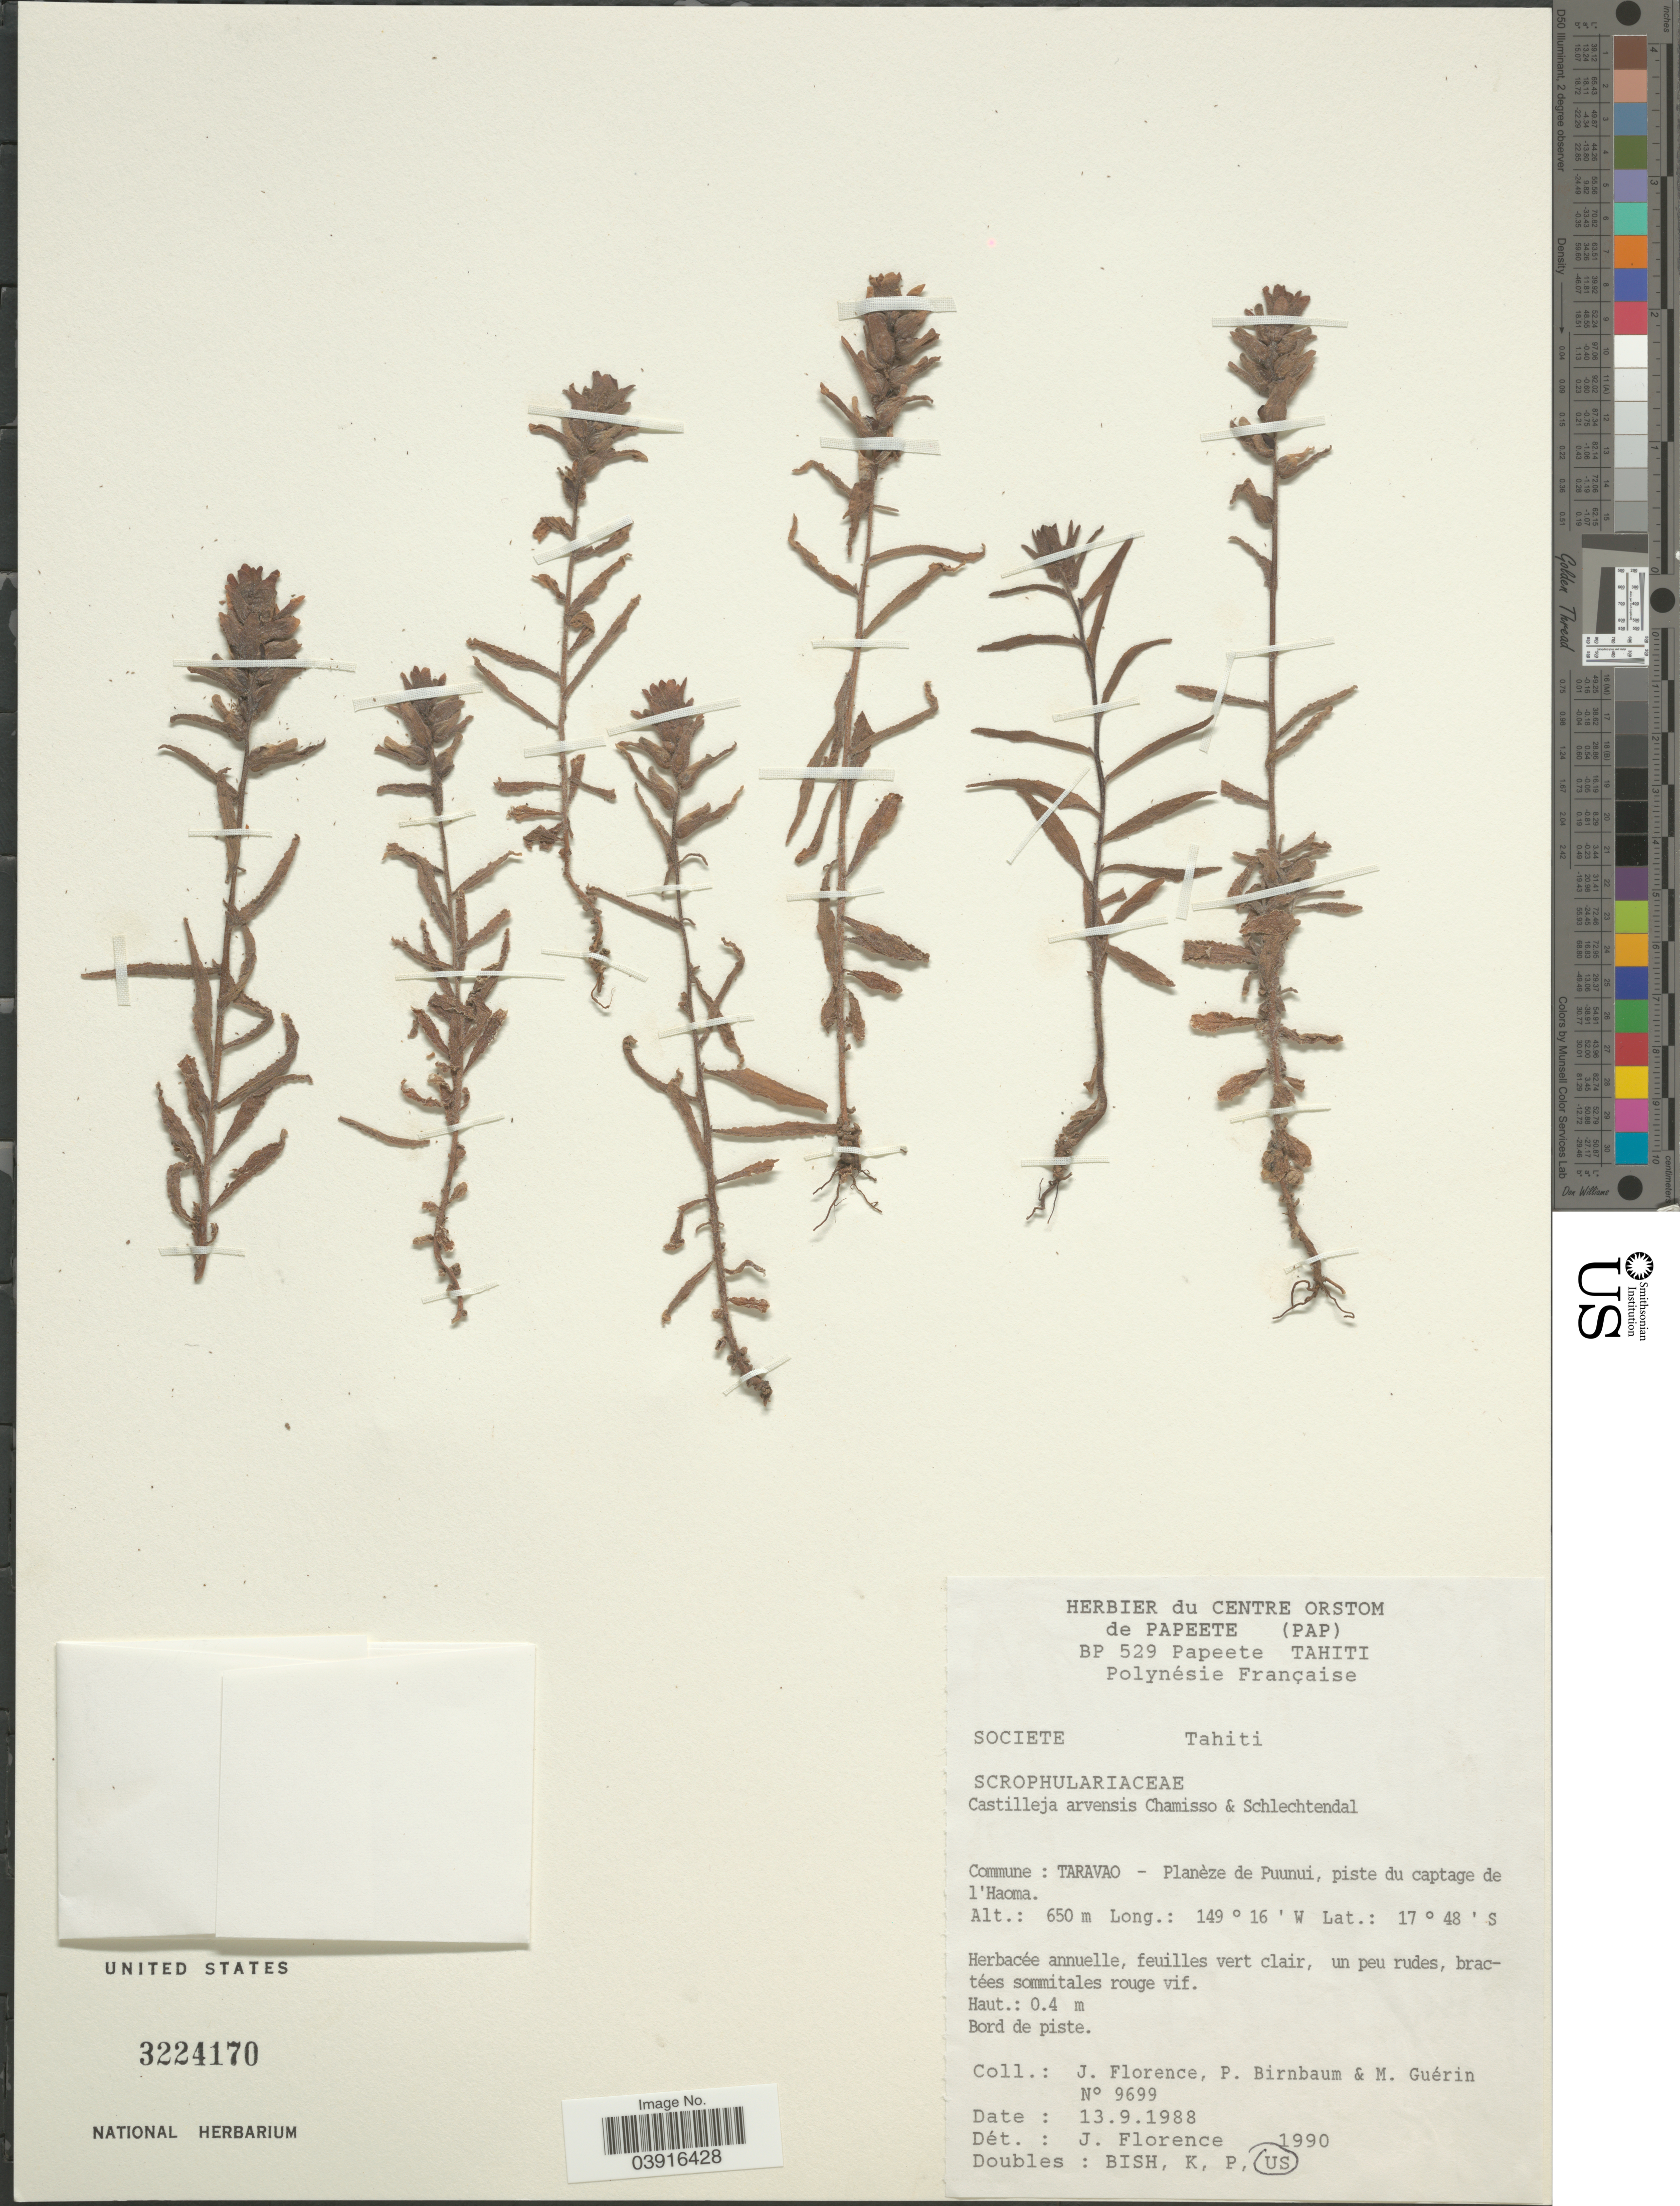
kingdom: Plantae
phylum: Tracheophyta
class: Magnoliopsida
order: Lamiales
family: Orobanchaceae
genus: Castilleja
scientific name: Castilleja arvensis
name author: Schltdl. & Cham.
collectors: J. Florence, P. Birnbaum & M. Guérin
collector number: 9699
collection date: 1988-09-13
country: French Polynesia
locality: Societe. Tahiti. Commune: Taravao - Planèze de Puunui, piste du captage de l'Haoma.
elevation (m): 650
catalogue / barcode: US 3224170